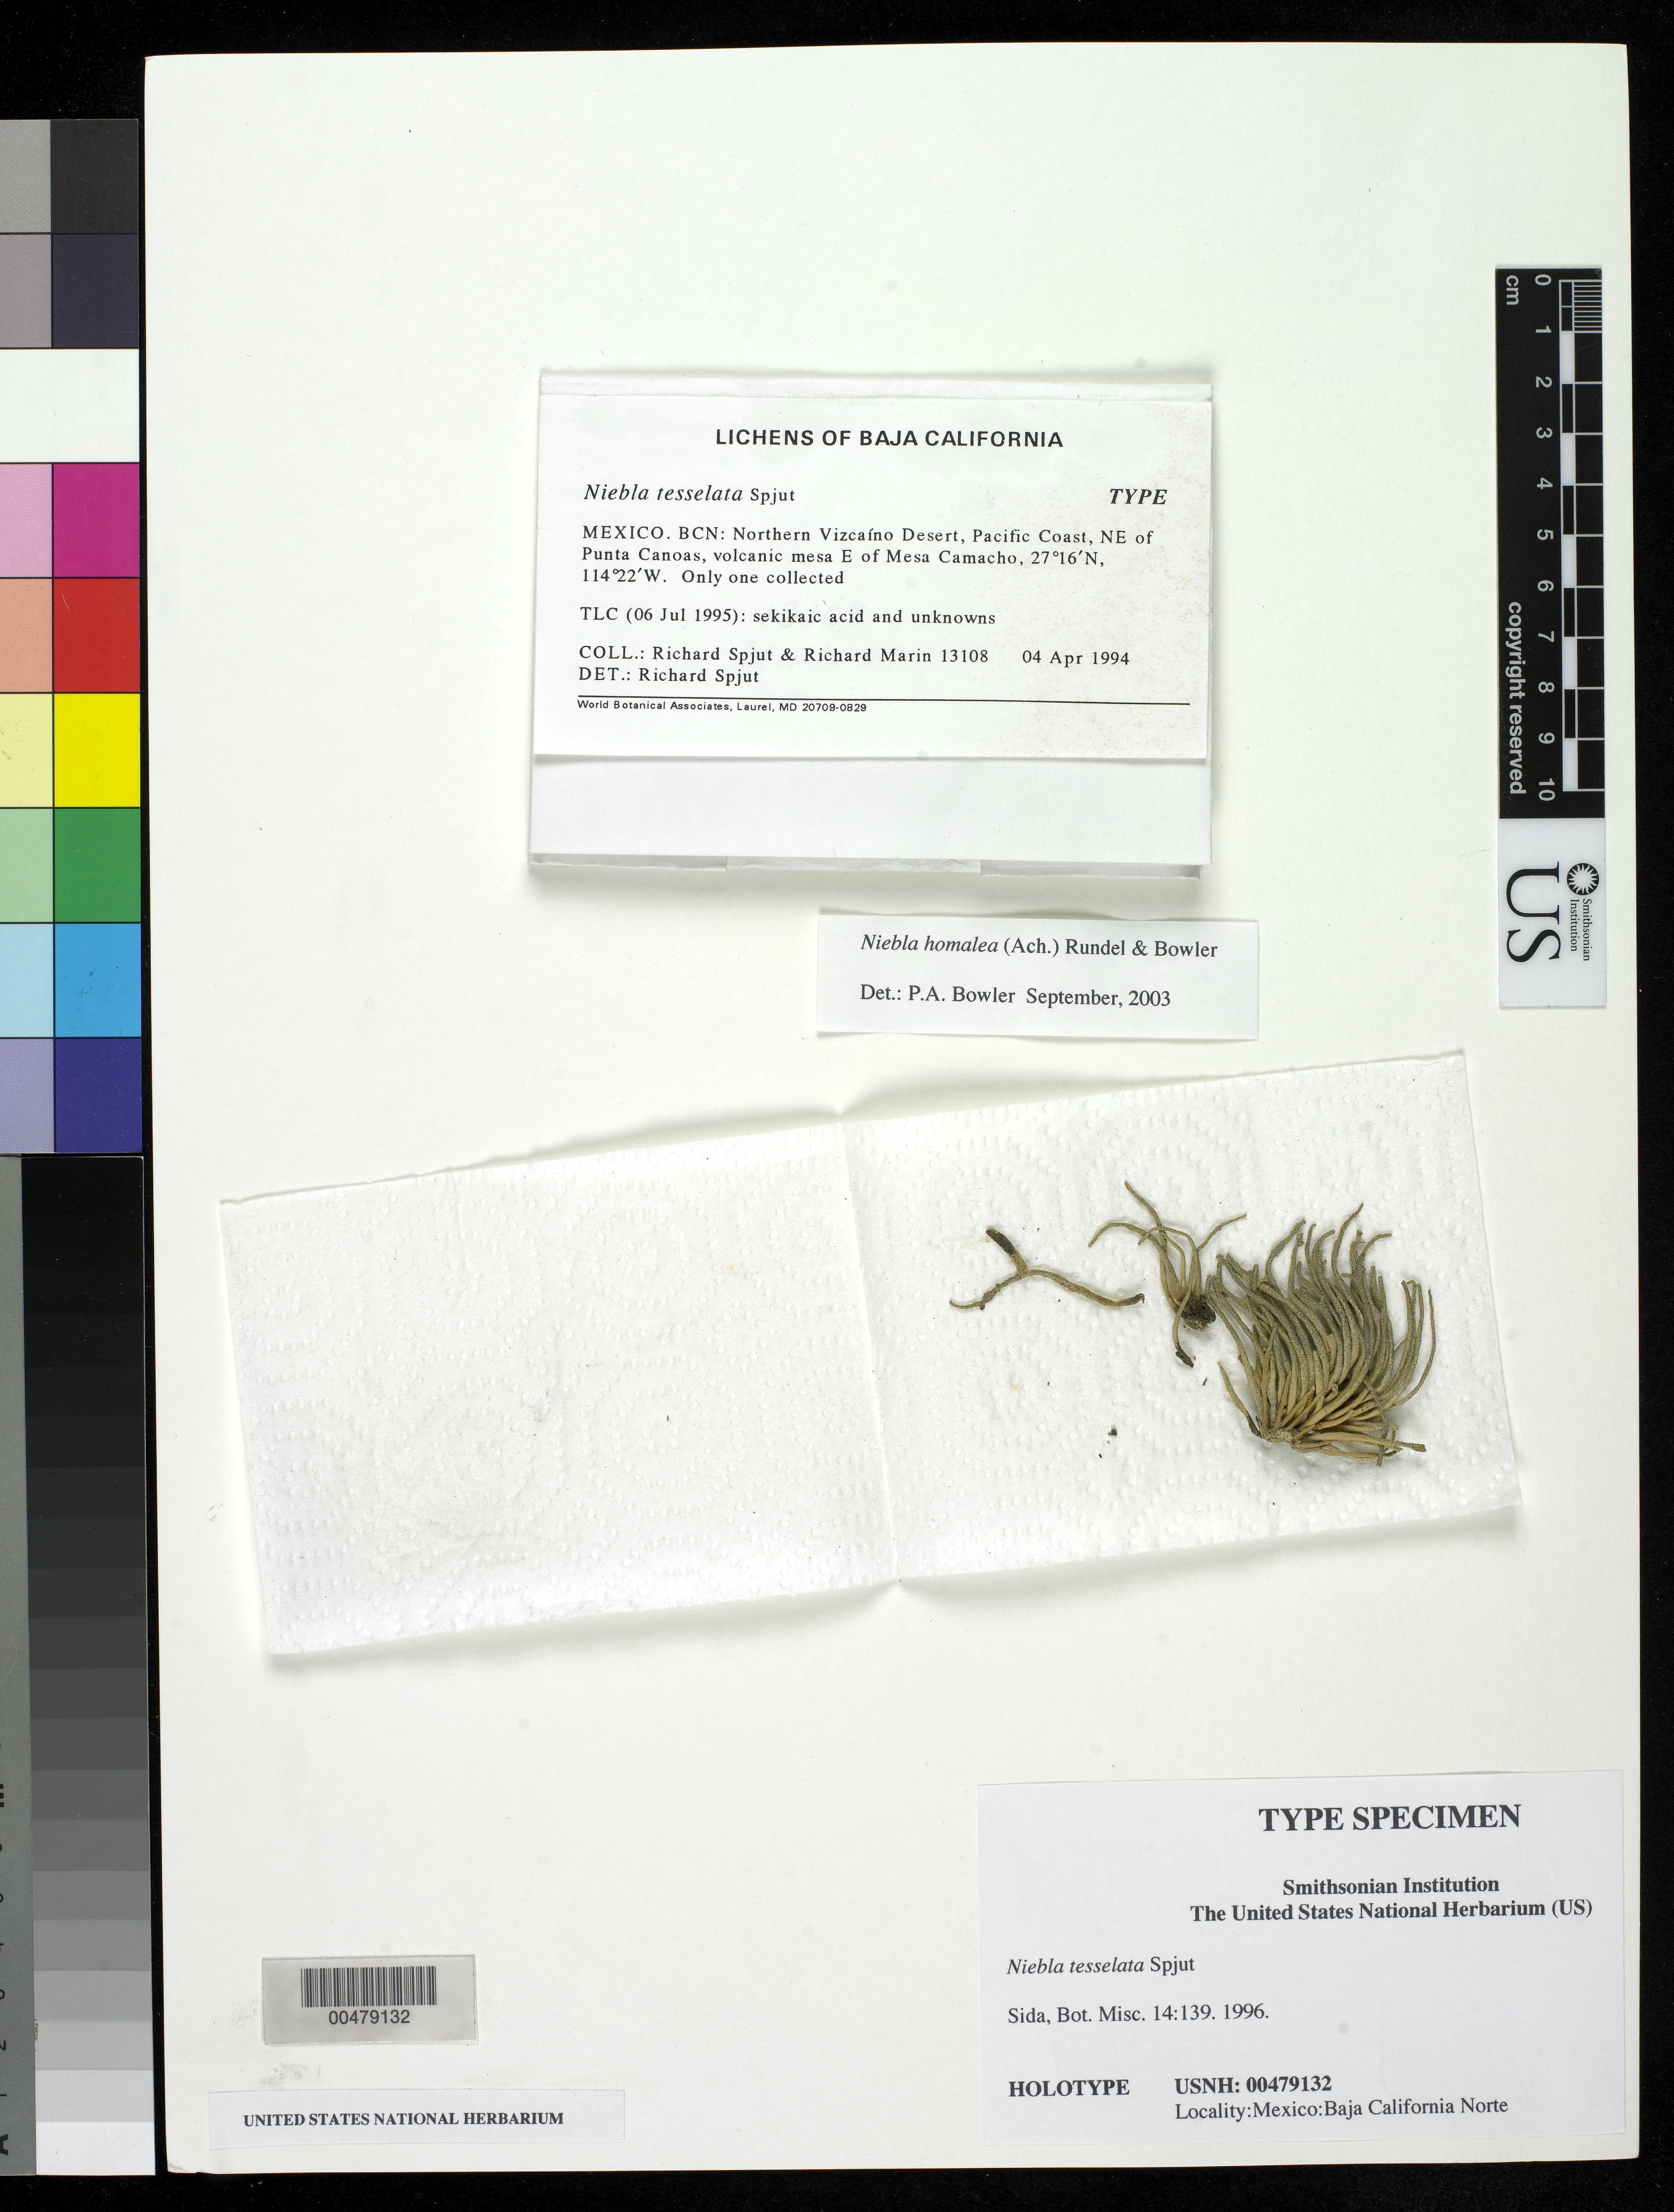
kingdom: Fungi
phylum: Ascomycota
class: Lecanoromycetes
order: Lecanorales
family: Ramalinaceae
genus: Niebla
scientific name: Niebla tesselata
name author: Spjut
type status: Holotype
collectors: R. Spjut & R. Williams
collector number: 13108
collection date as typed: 04 Apr 1994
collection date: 1994-04-04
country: Mexico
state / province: Baja California Norte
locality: Northern Vizcaino Desert, Pacific coast, NE of Punta Canoas, volcanic mesa E of Mesa Camacho